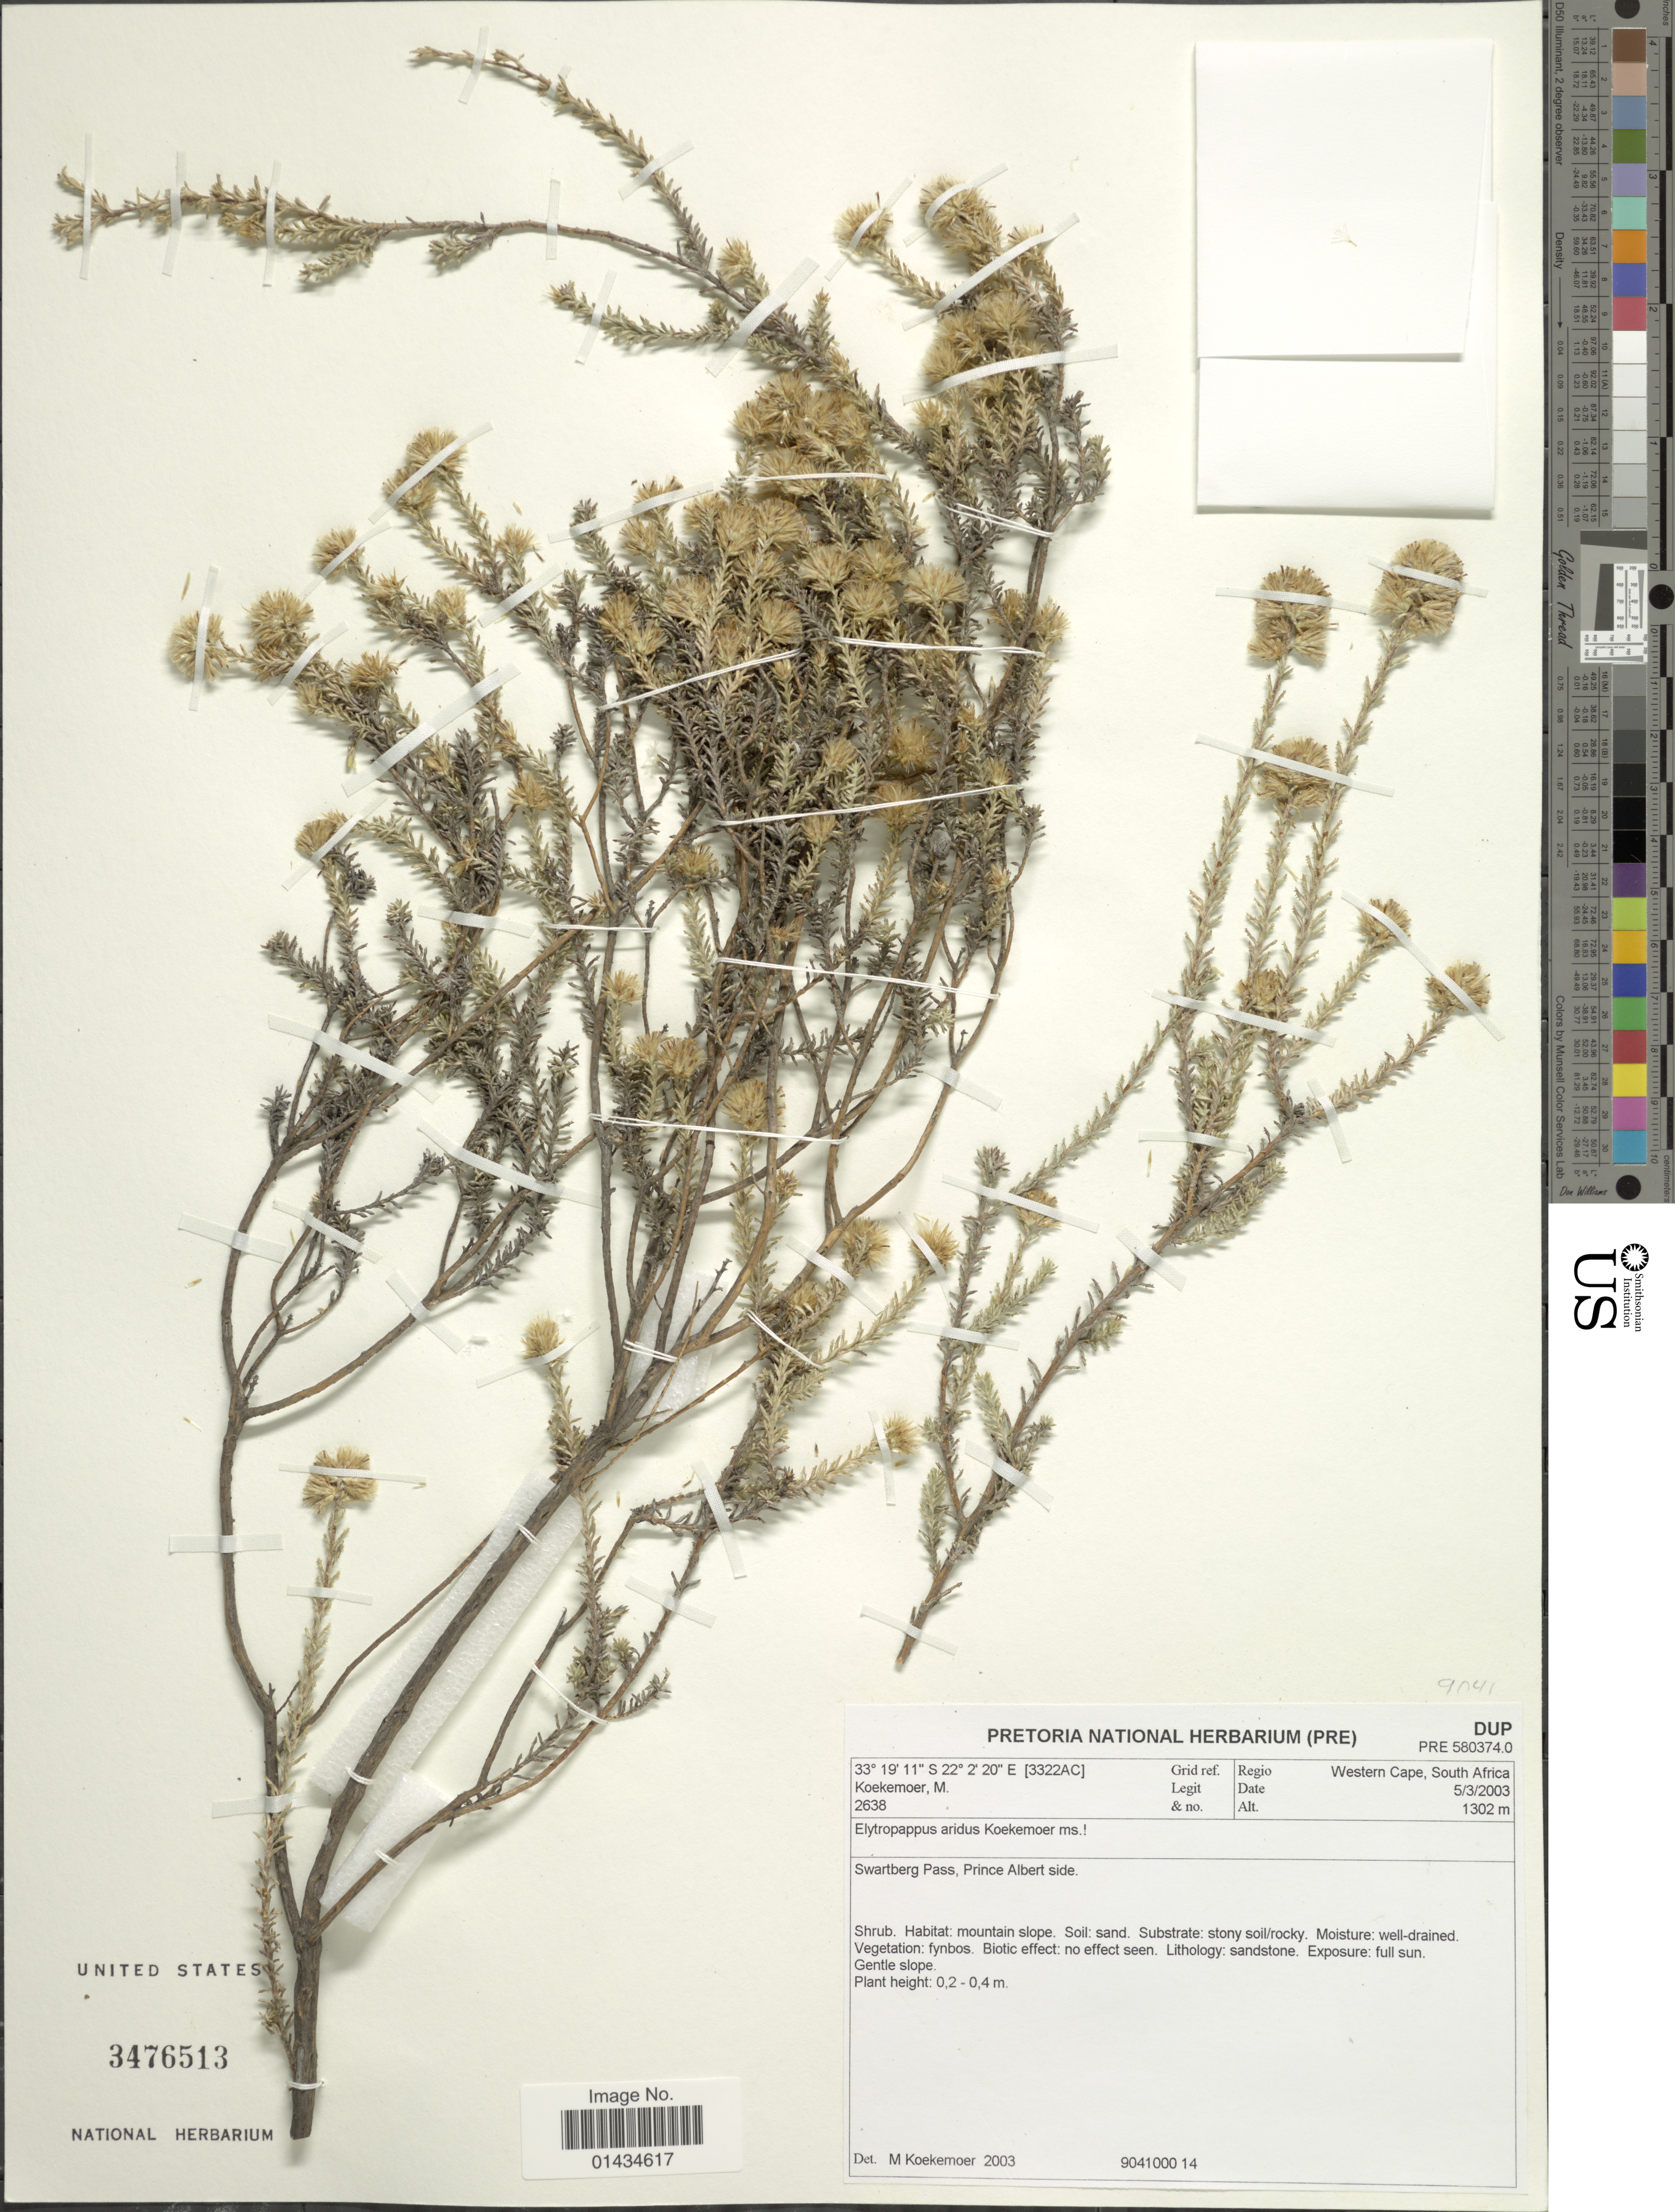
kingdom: Plantae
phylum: Tracheophyta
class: Magnoliopsida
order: Asterales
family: Asteraceae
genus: Elytropappus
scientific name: Elytropappus aridus Koek. ined. Jun 2014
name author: Koek.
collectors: M. Koekemoer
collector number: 2638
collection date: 2003-03-05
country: South Africa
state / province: Western Cape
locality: Swartberg Pass, Prince Albert side, mountain slope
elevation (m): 1302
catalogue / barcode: US 3476513